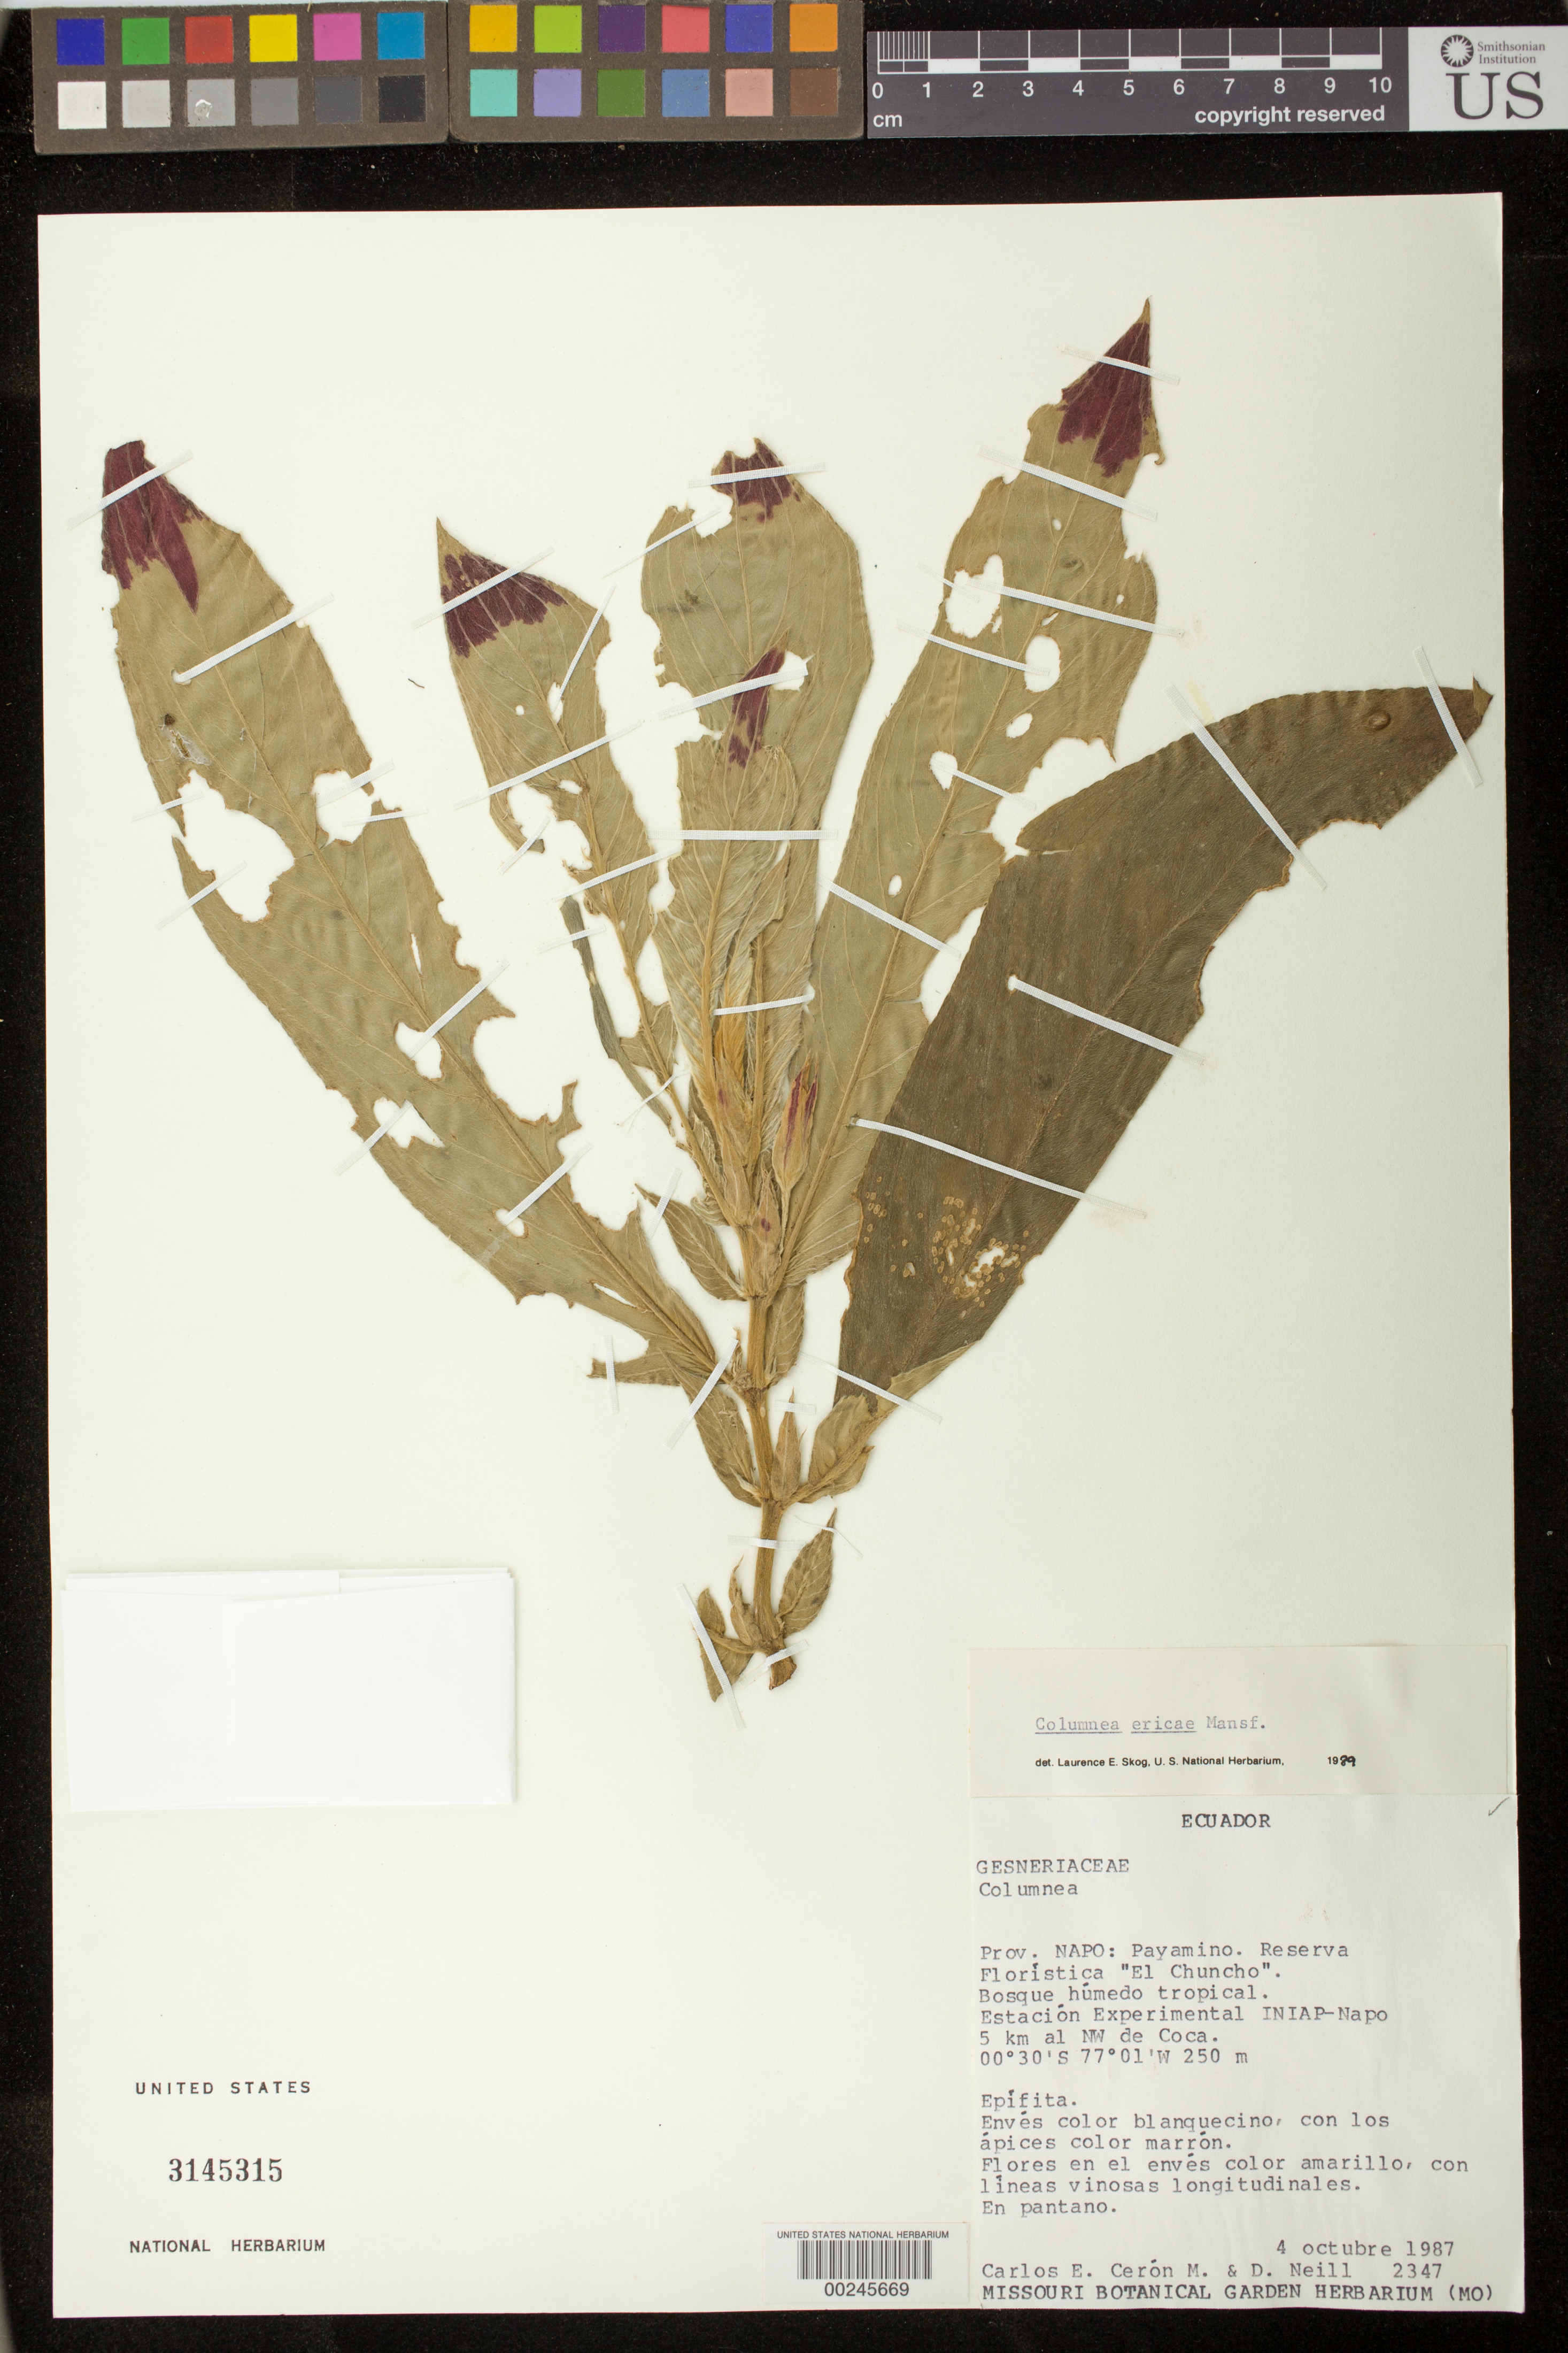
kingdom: Plantae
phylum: Tracheophyta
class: Magnoliopsida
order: Lamiales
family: Gesneriaceae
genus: Columnea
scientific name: Columnea ericae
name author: Mansf.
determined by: Clark, J. L., (SEL), The Marie Selby Botanical Garden (UNITED STATES)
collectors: C. E. Cerón M. & D. A. Neill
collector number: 2347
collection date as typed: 04 Oct 1987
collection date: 1987-10-04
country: Ecuador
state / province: Napo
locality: Payamino, Reserva Florística "El Chunco", Estación Experimental INIAP-Napo, 5 km al NW de Coca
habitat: Humid tropical forest; in swamp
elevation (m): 250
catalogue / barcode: US 3145315